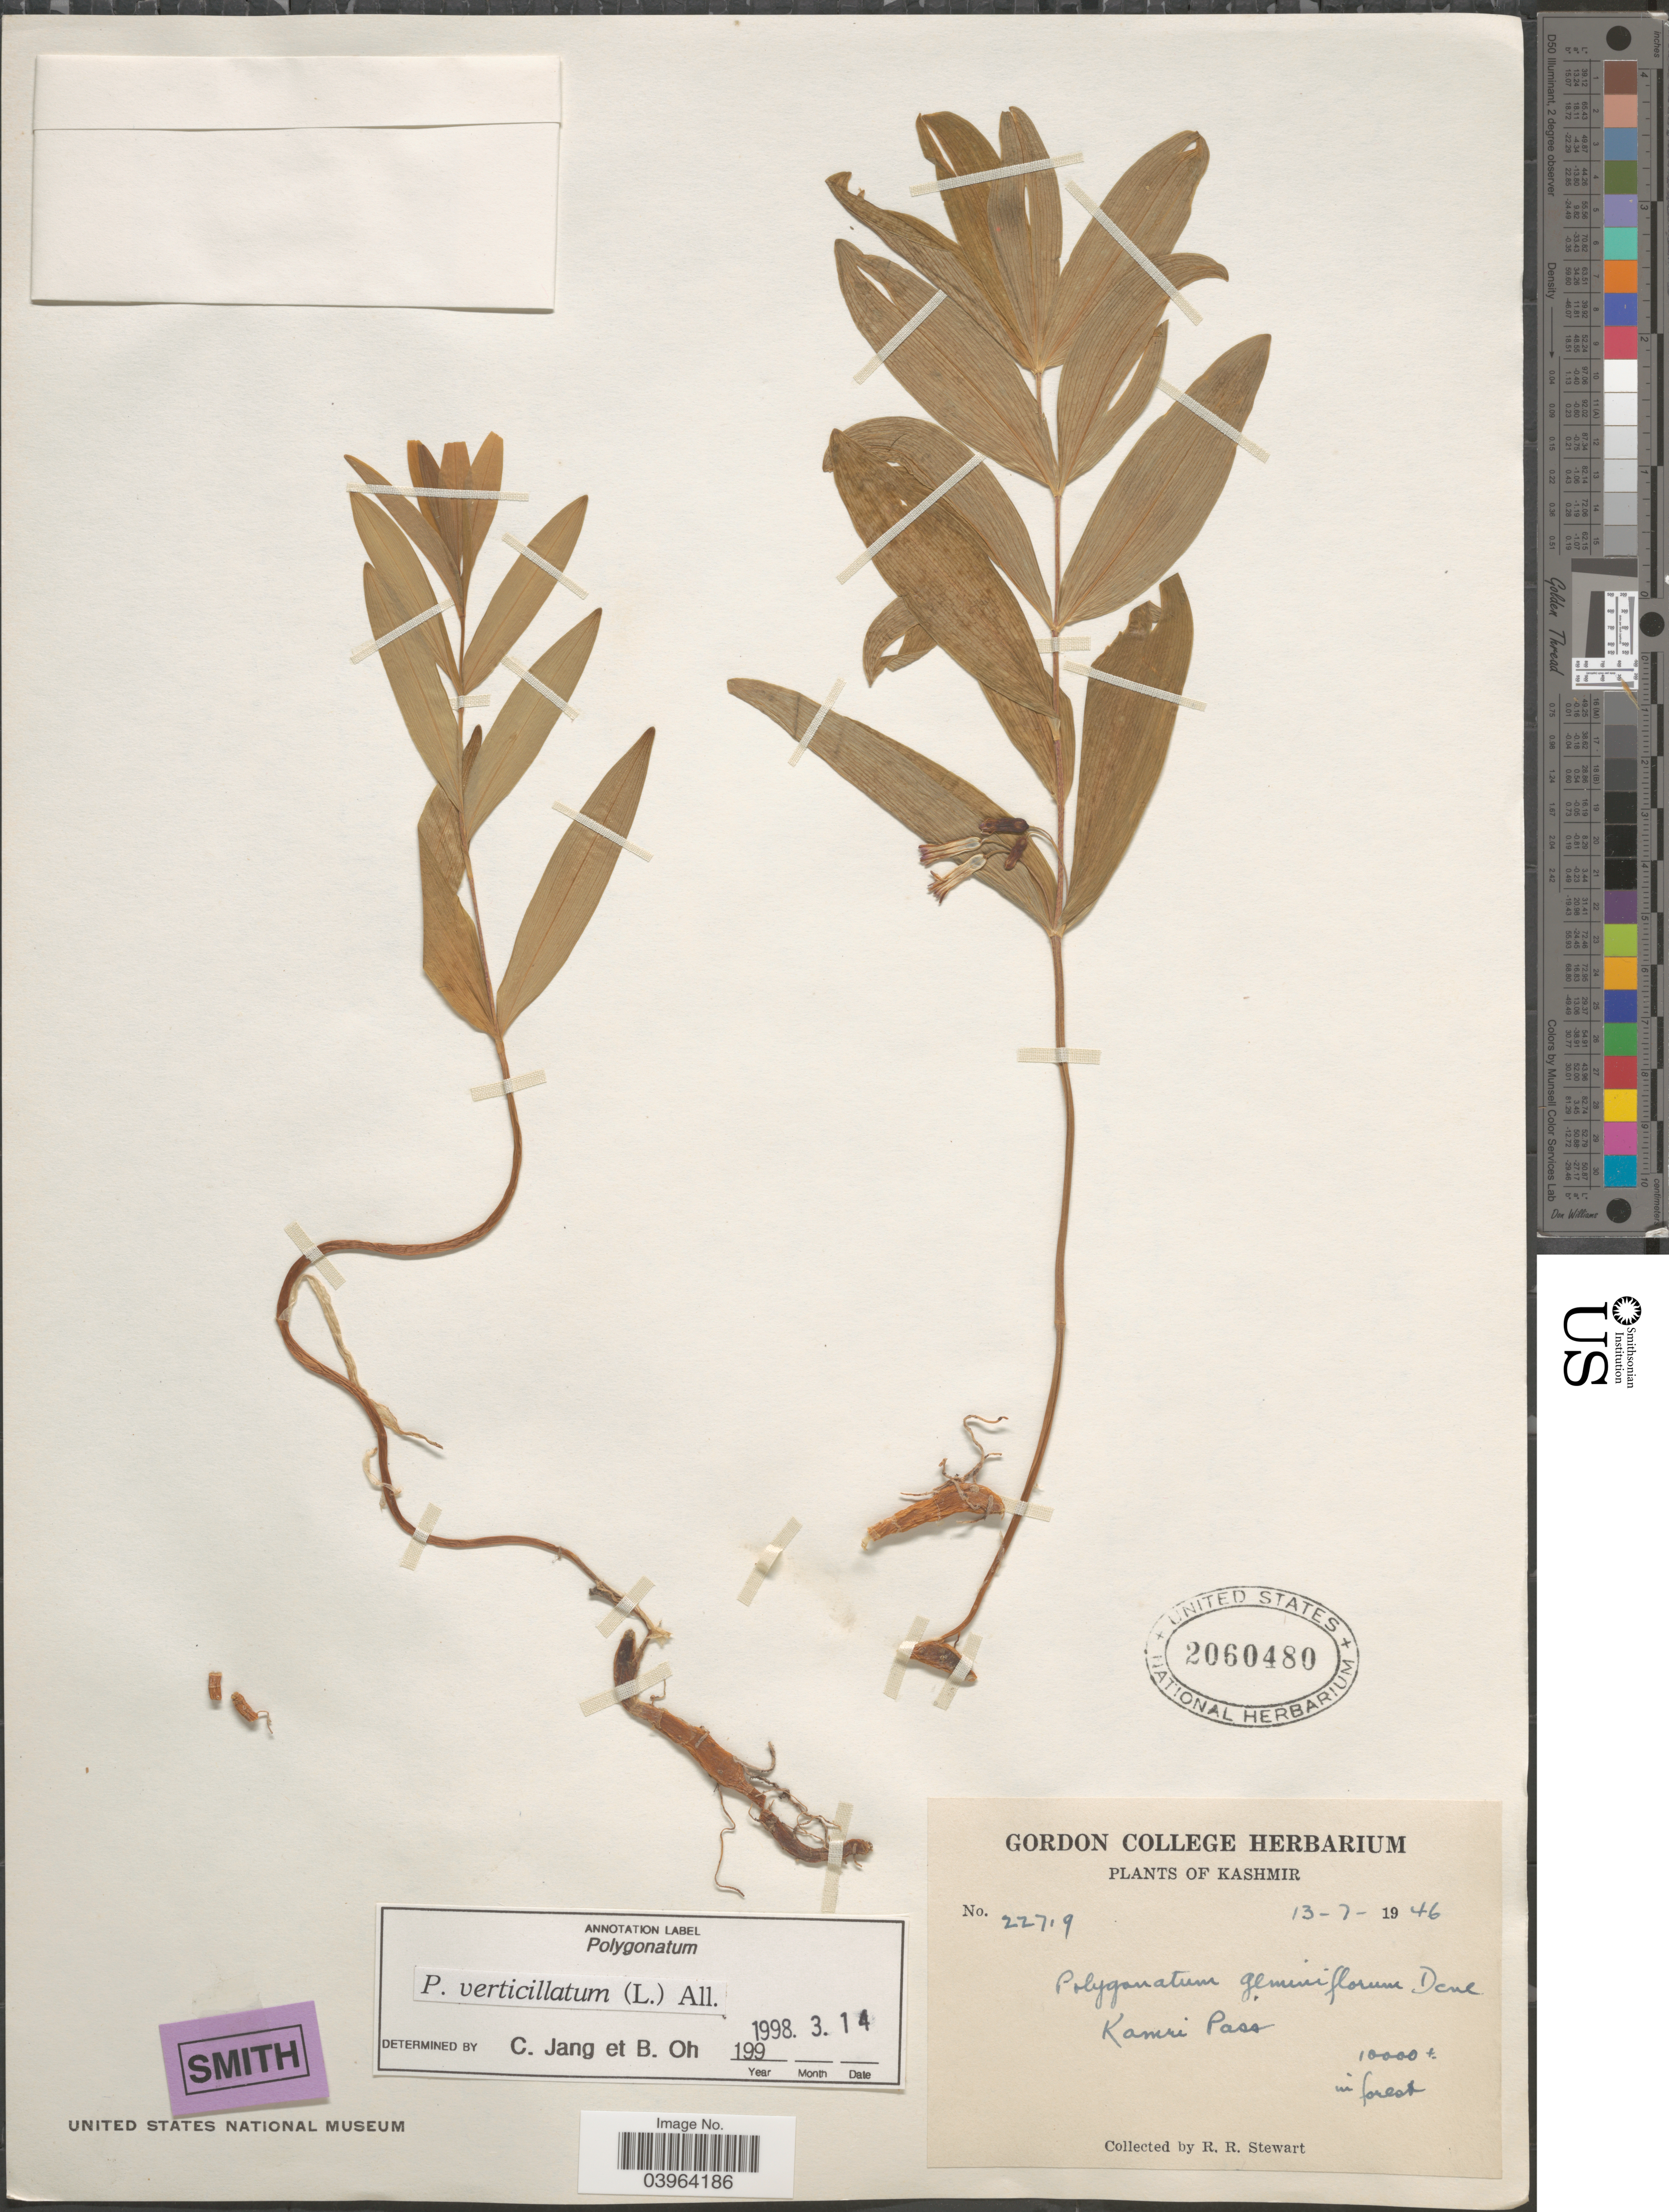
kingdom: Plantae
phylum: Tracheophyta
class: Liliopsida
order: Asparagales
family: Asparagaceae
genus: Polygonatum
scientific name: Polygonatum verticillatum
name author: (L.) All.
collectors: R. Stewart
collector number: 22719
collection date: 1946-07-13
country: India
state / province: Jammu and Kashmir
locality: Kashmir. Kamri Pass.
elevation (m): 3048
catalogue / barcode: US 2060480